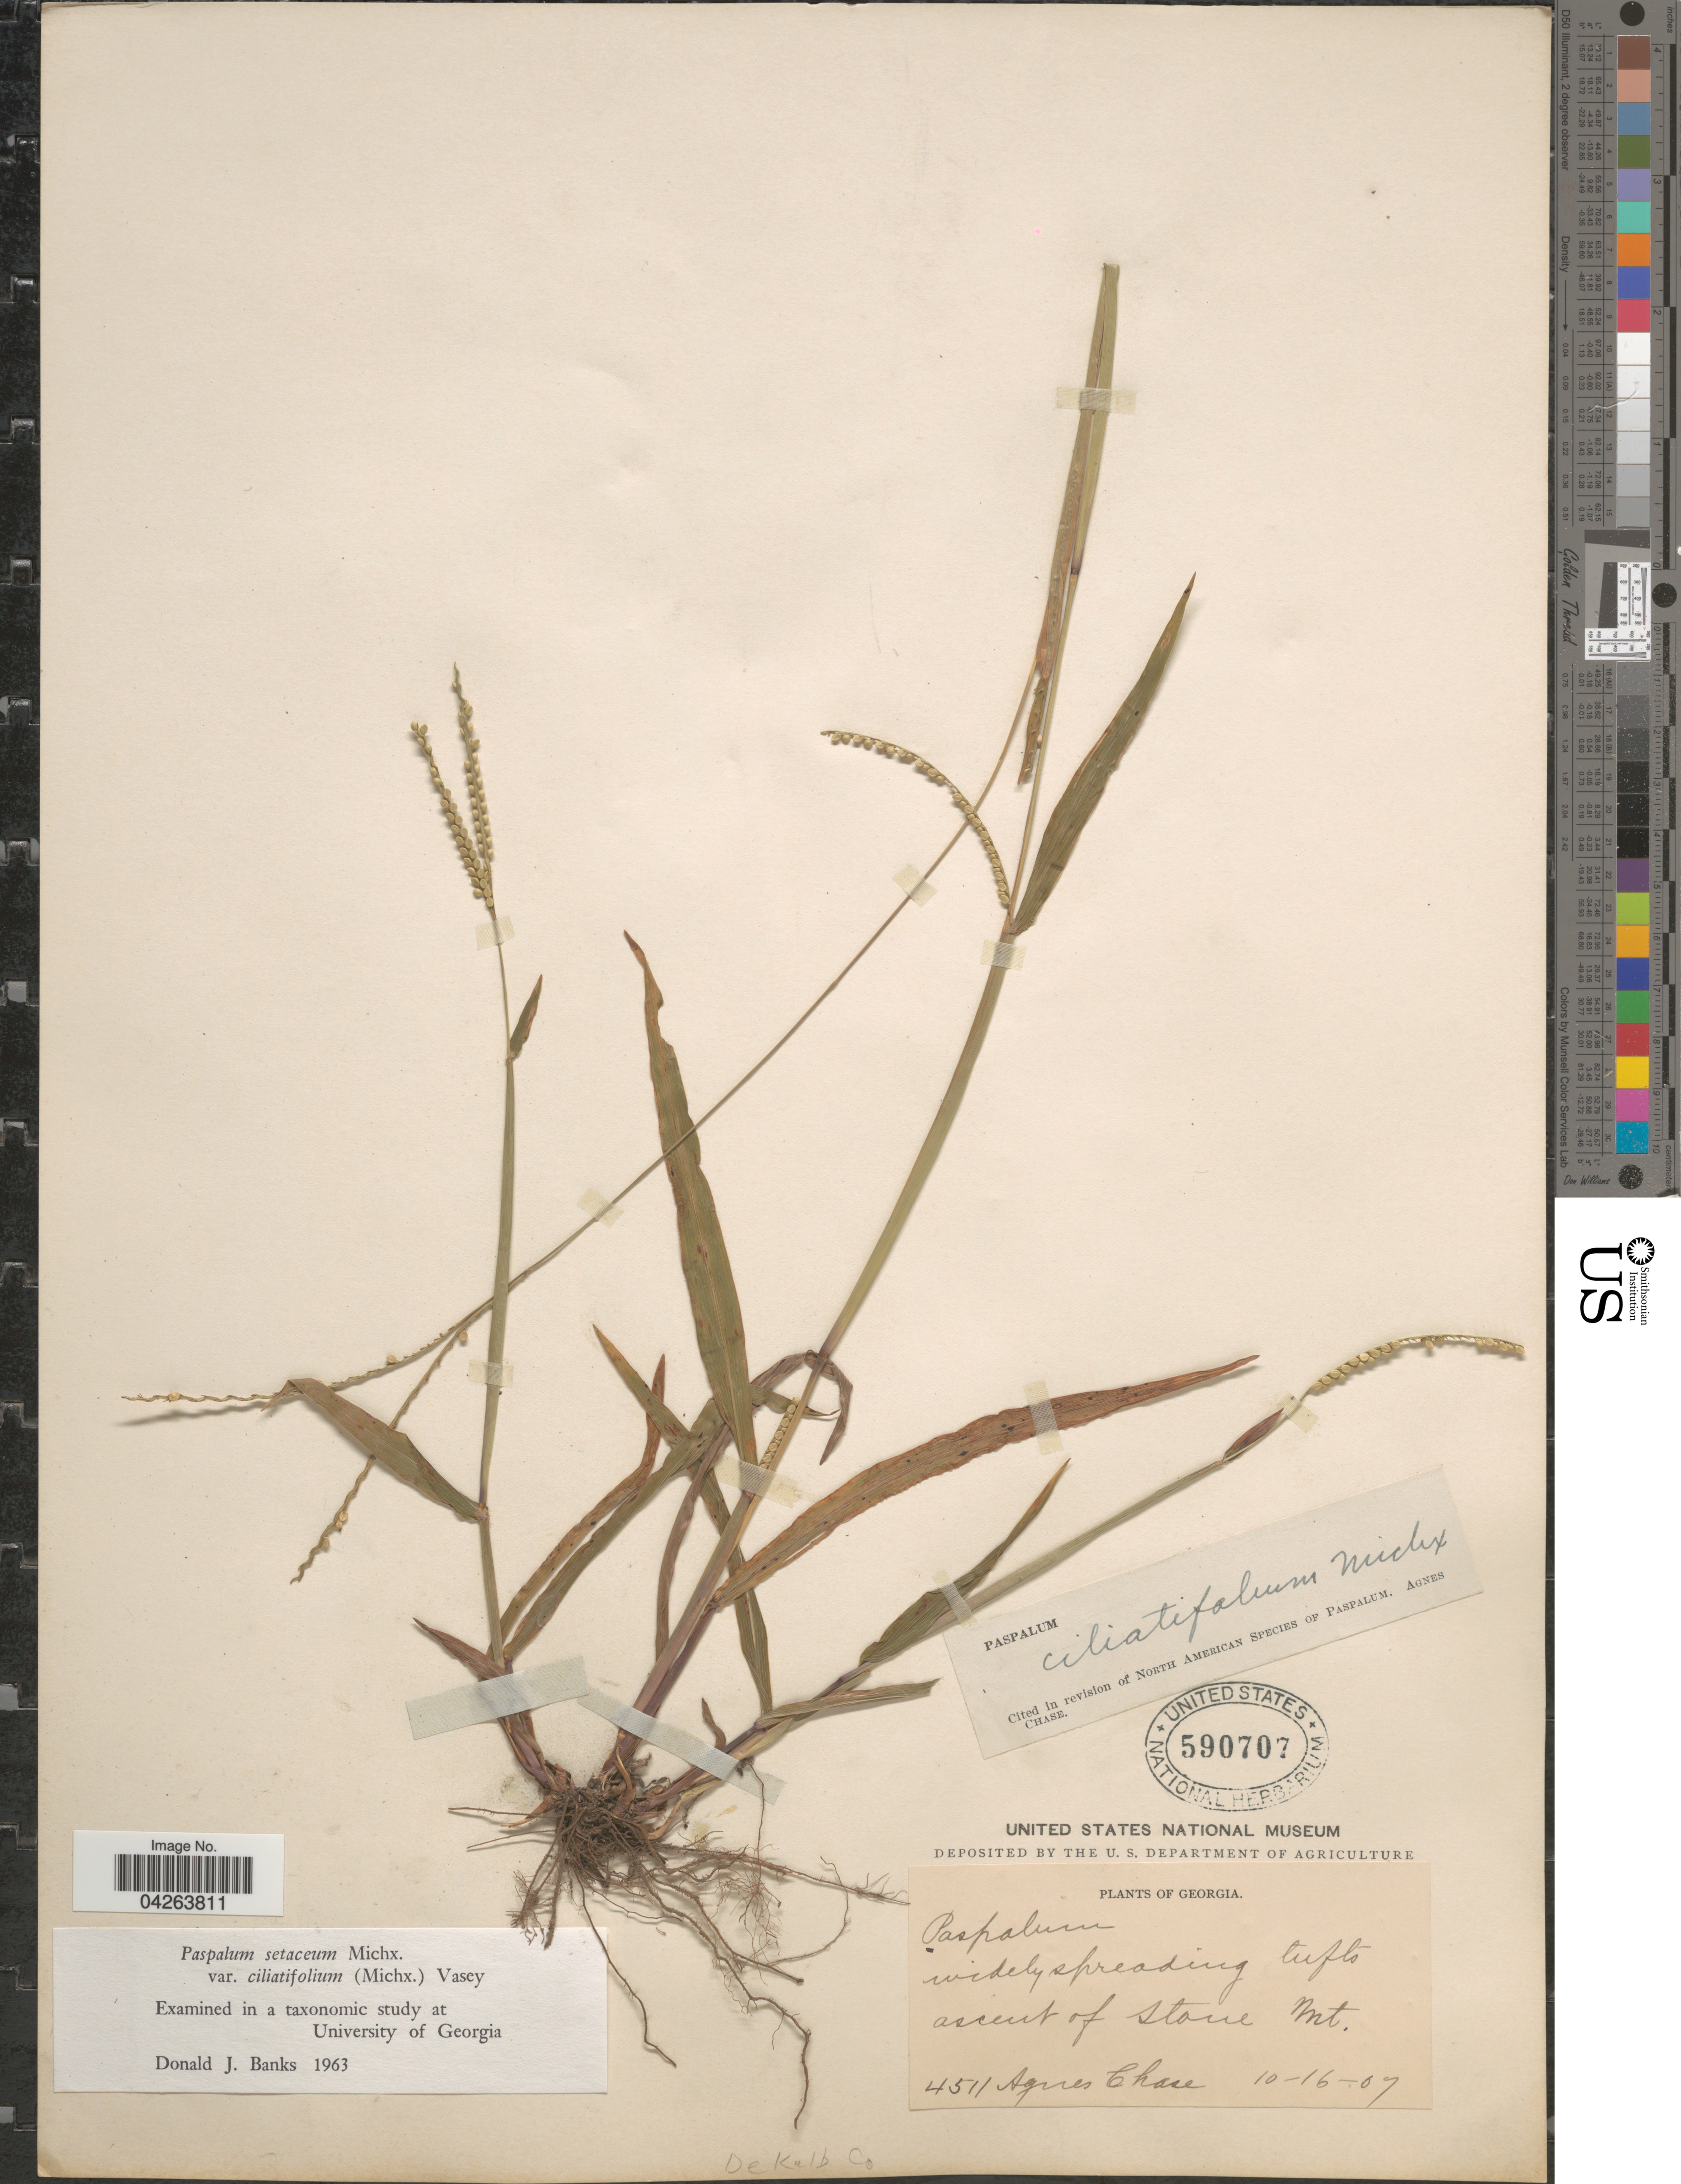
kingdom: Plantae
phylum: Tracheophyta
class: Liliopsida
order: Poales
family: Poaceae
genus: Paspalum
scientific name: Paspalum setaceum var. ciliatifolium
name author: (Michx.) Vasey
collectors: A. Chase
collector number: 4511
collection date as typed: Transcribed d/m/y: 16/10/7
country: United States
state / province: Georgia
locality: Ascent of Stone Mt. DeKalb Co.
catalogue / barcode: US 590707